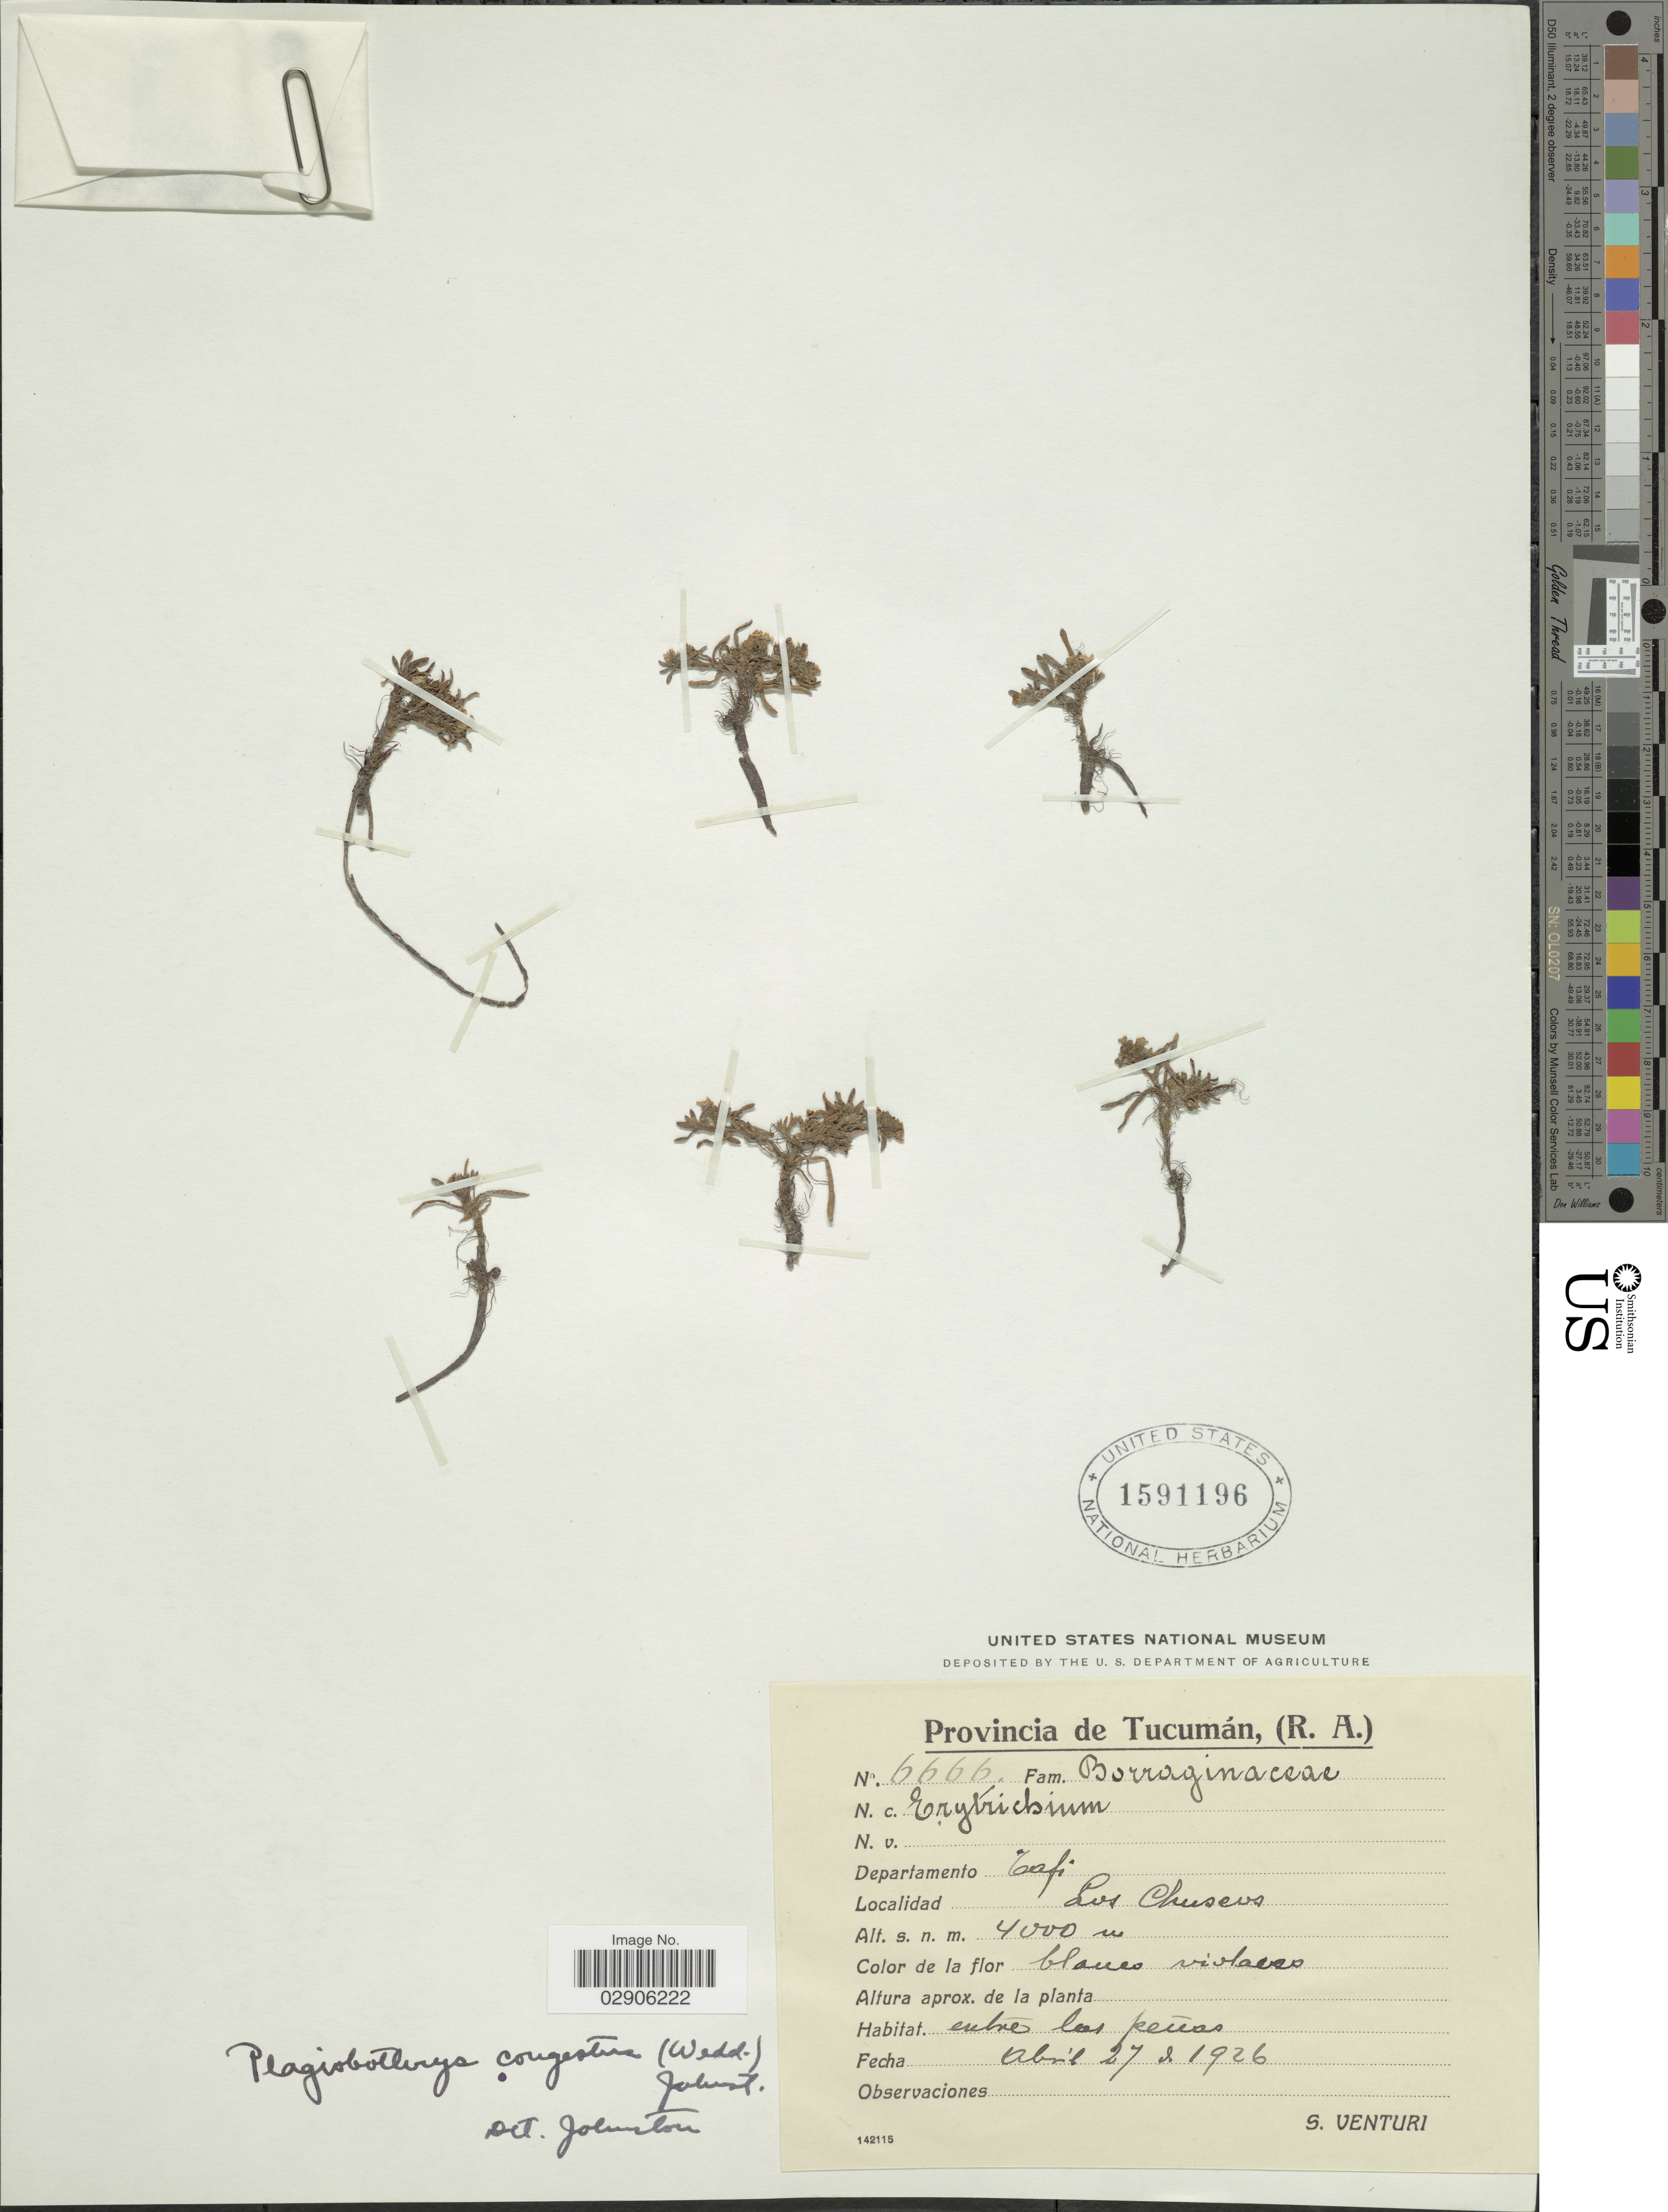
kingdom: Plantae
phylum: Tracheophyta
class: Magnoliopsida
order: Boraginales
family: Boraginaceae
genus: Plagiobothrys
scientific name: Plagiobothrys congestus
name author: (Wedd.) I.M. Johnst.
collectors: S. Venturi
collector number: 6666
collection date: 1926-04-27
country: Argentina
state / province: Tucuman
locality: Provincia de Tucumán, (R. A.) Departamento Tafi, Los Chuscos.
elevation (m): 4000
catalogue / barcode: US 1591196